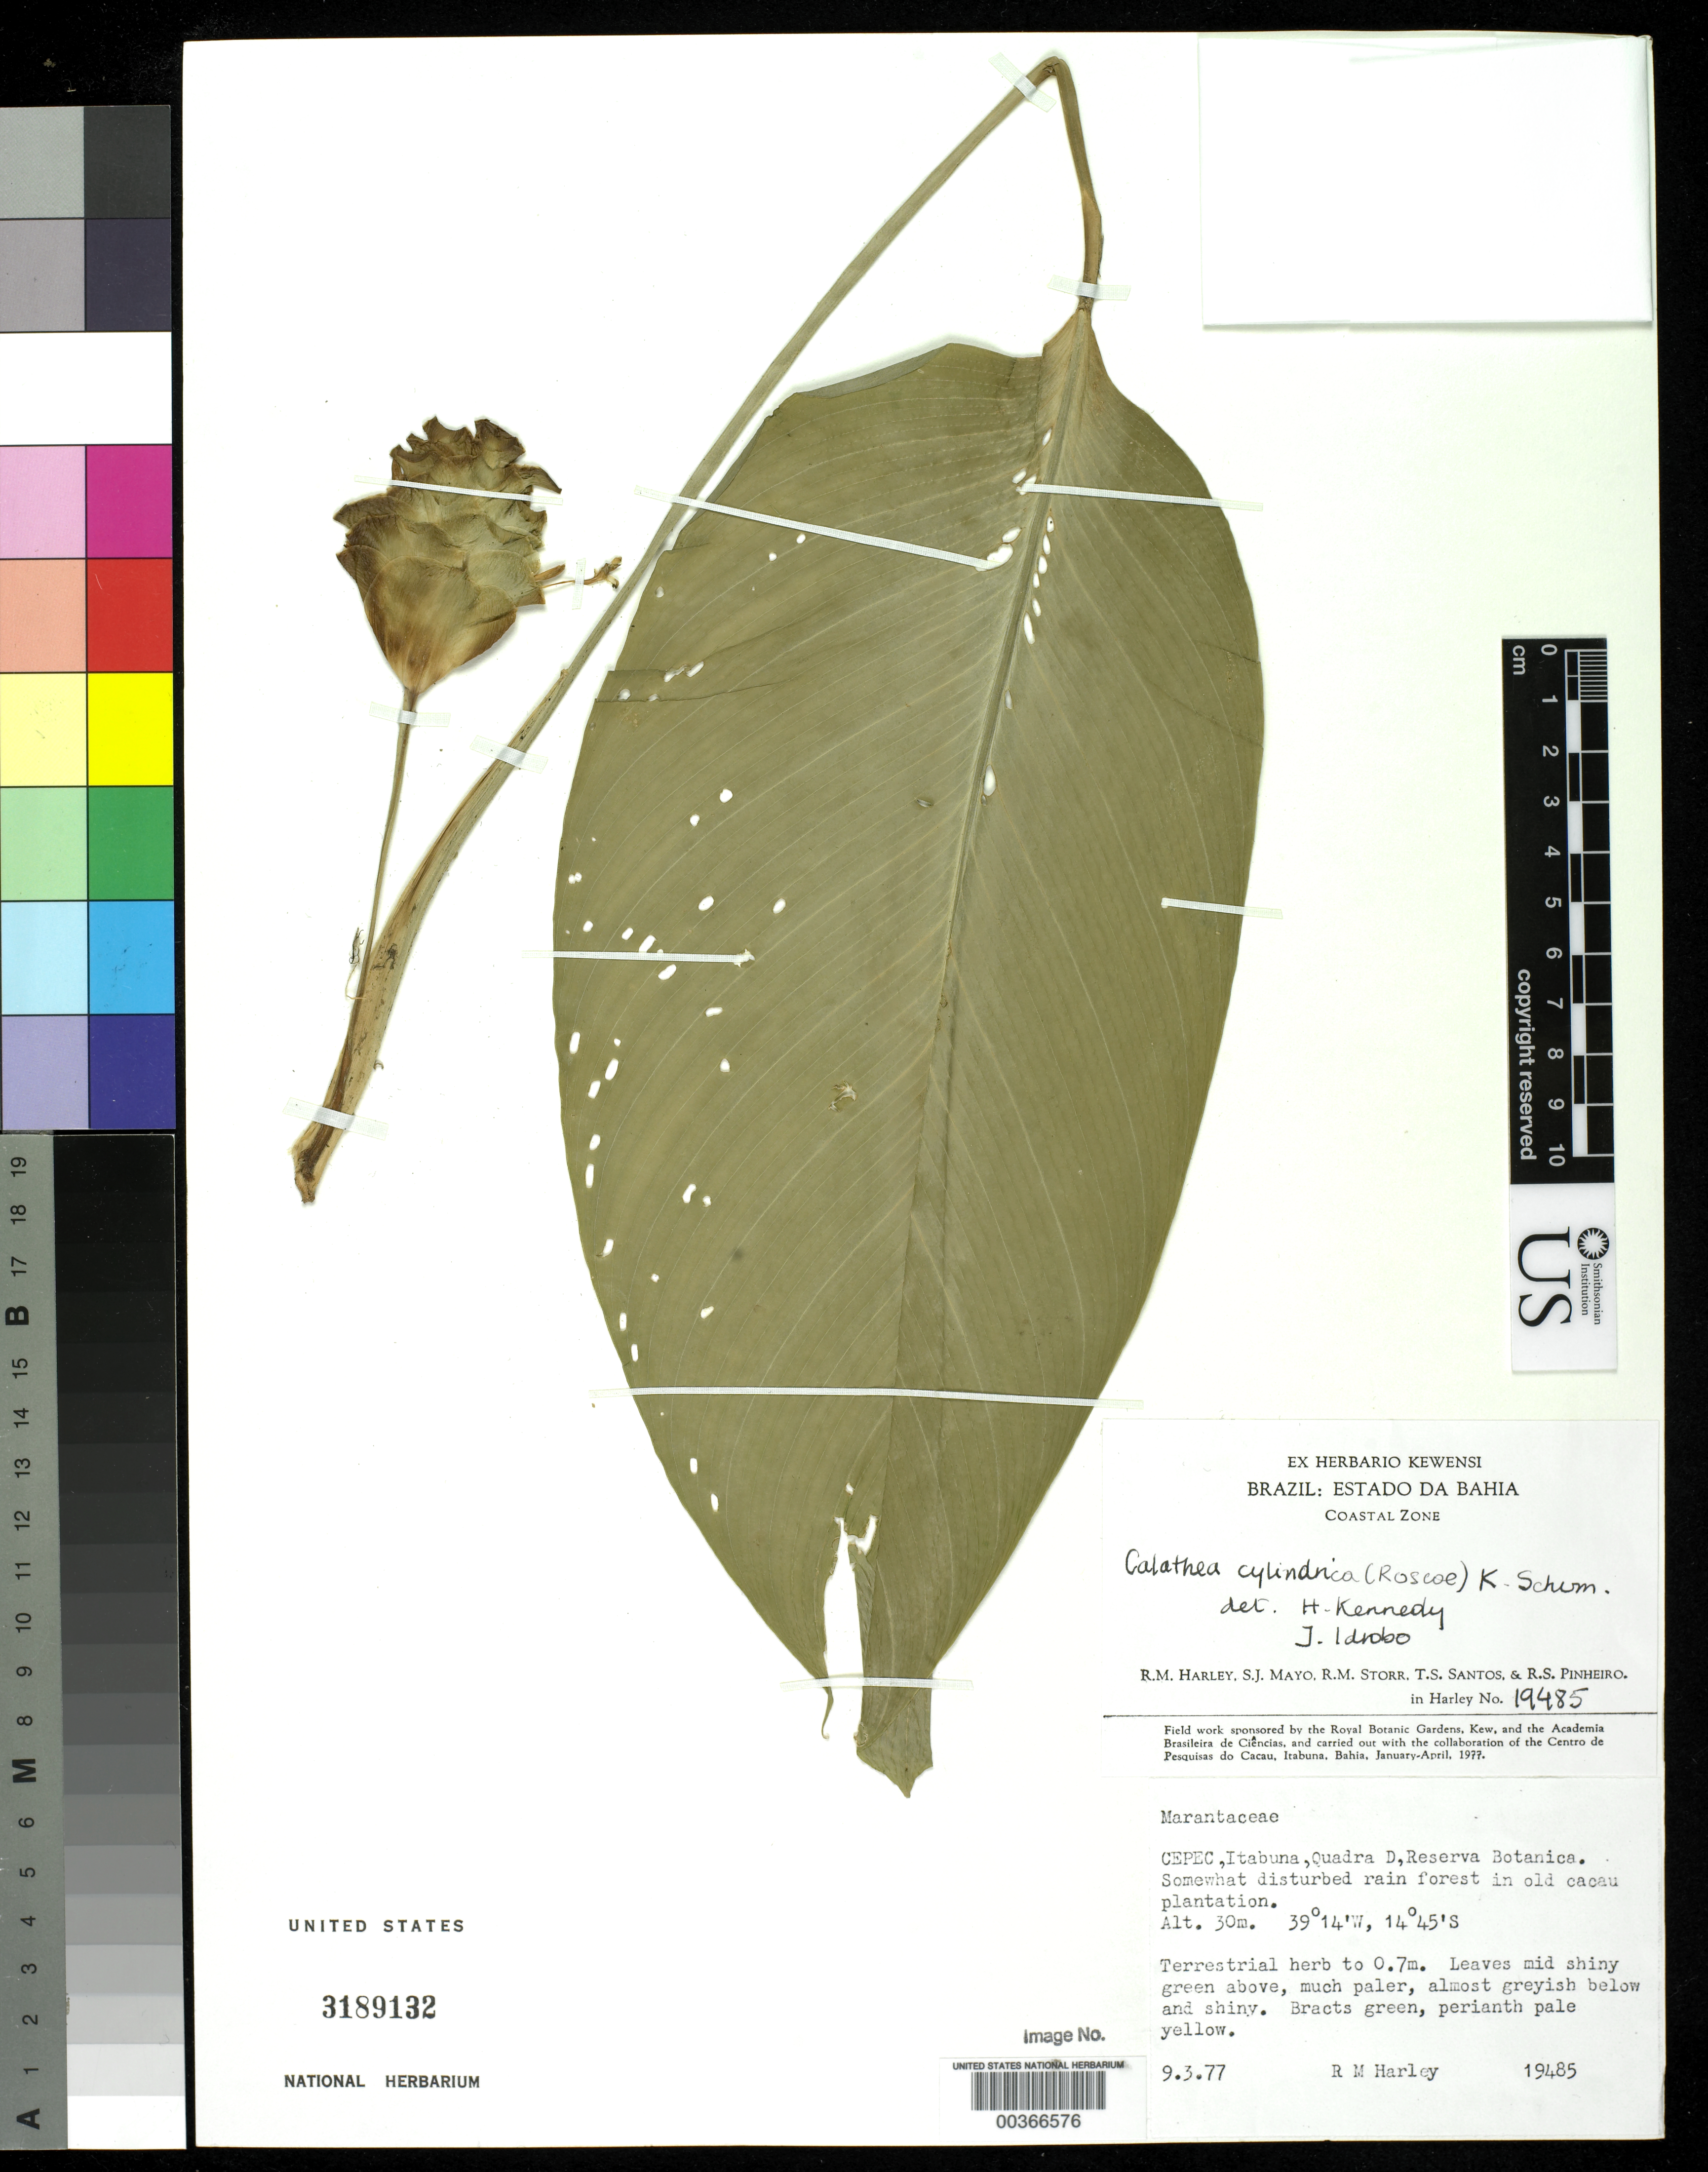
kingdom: Plantae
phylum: Tracheophyta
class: Liliopsida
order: Zingiberales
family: Marantaceae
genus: Goeppertia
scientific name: Goeppertia cylindrica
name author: (Roscoe) Borchs. & S. Suárez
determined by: Strong, M. T., (US), Smithsonian Institution - National Museum of Natural History (UNITED STATES)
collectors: R. M. Harley, S. J. Mayo, R. M. Storr, T. S. Santos & R. S. Pinheiro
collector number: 19485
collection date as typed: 09 Mar 1977 or 03 Sep 1977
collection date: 1977-03-09 or 1977-09-03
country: Brazil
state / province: Bahia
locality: Coastal zone, cepec, itabuna, quadra d, reserva botanica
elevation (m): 30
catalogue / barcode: US 3189132